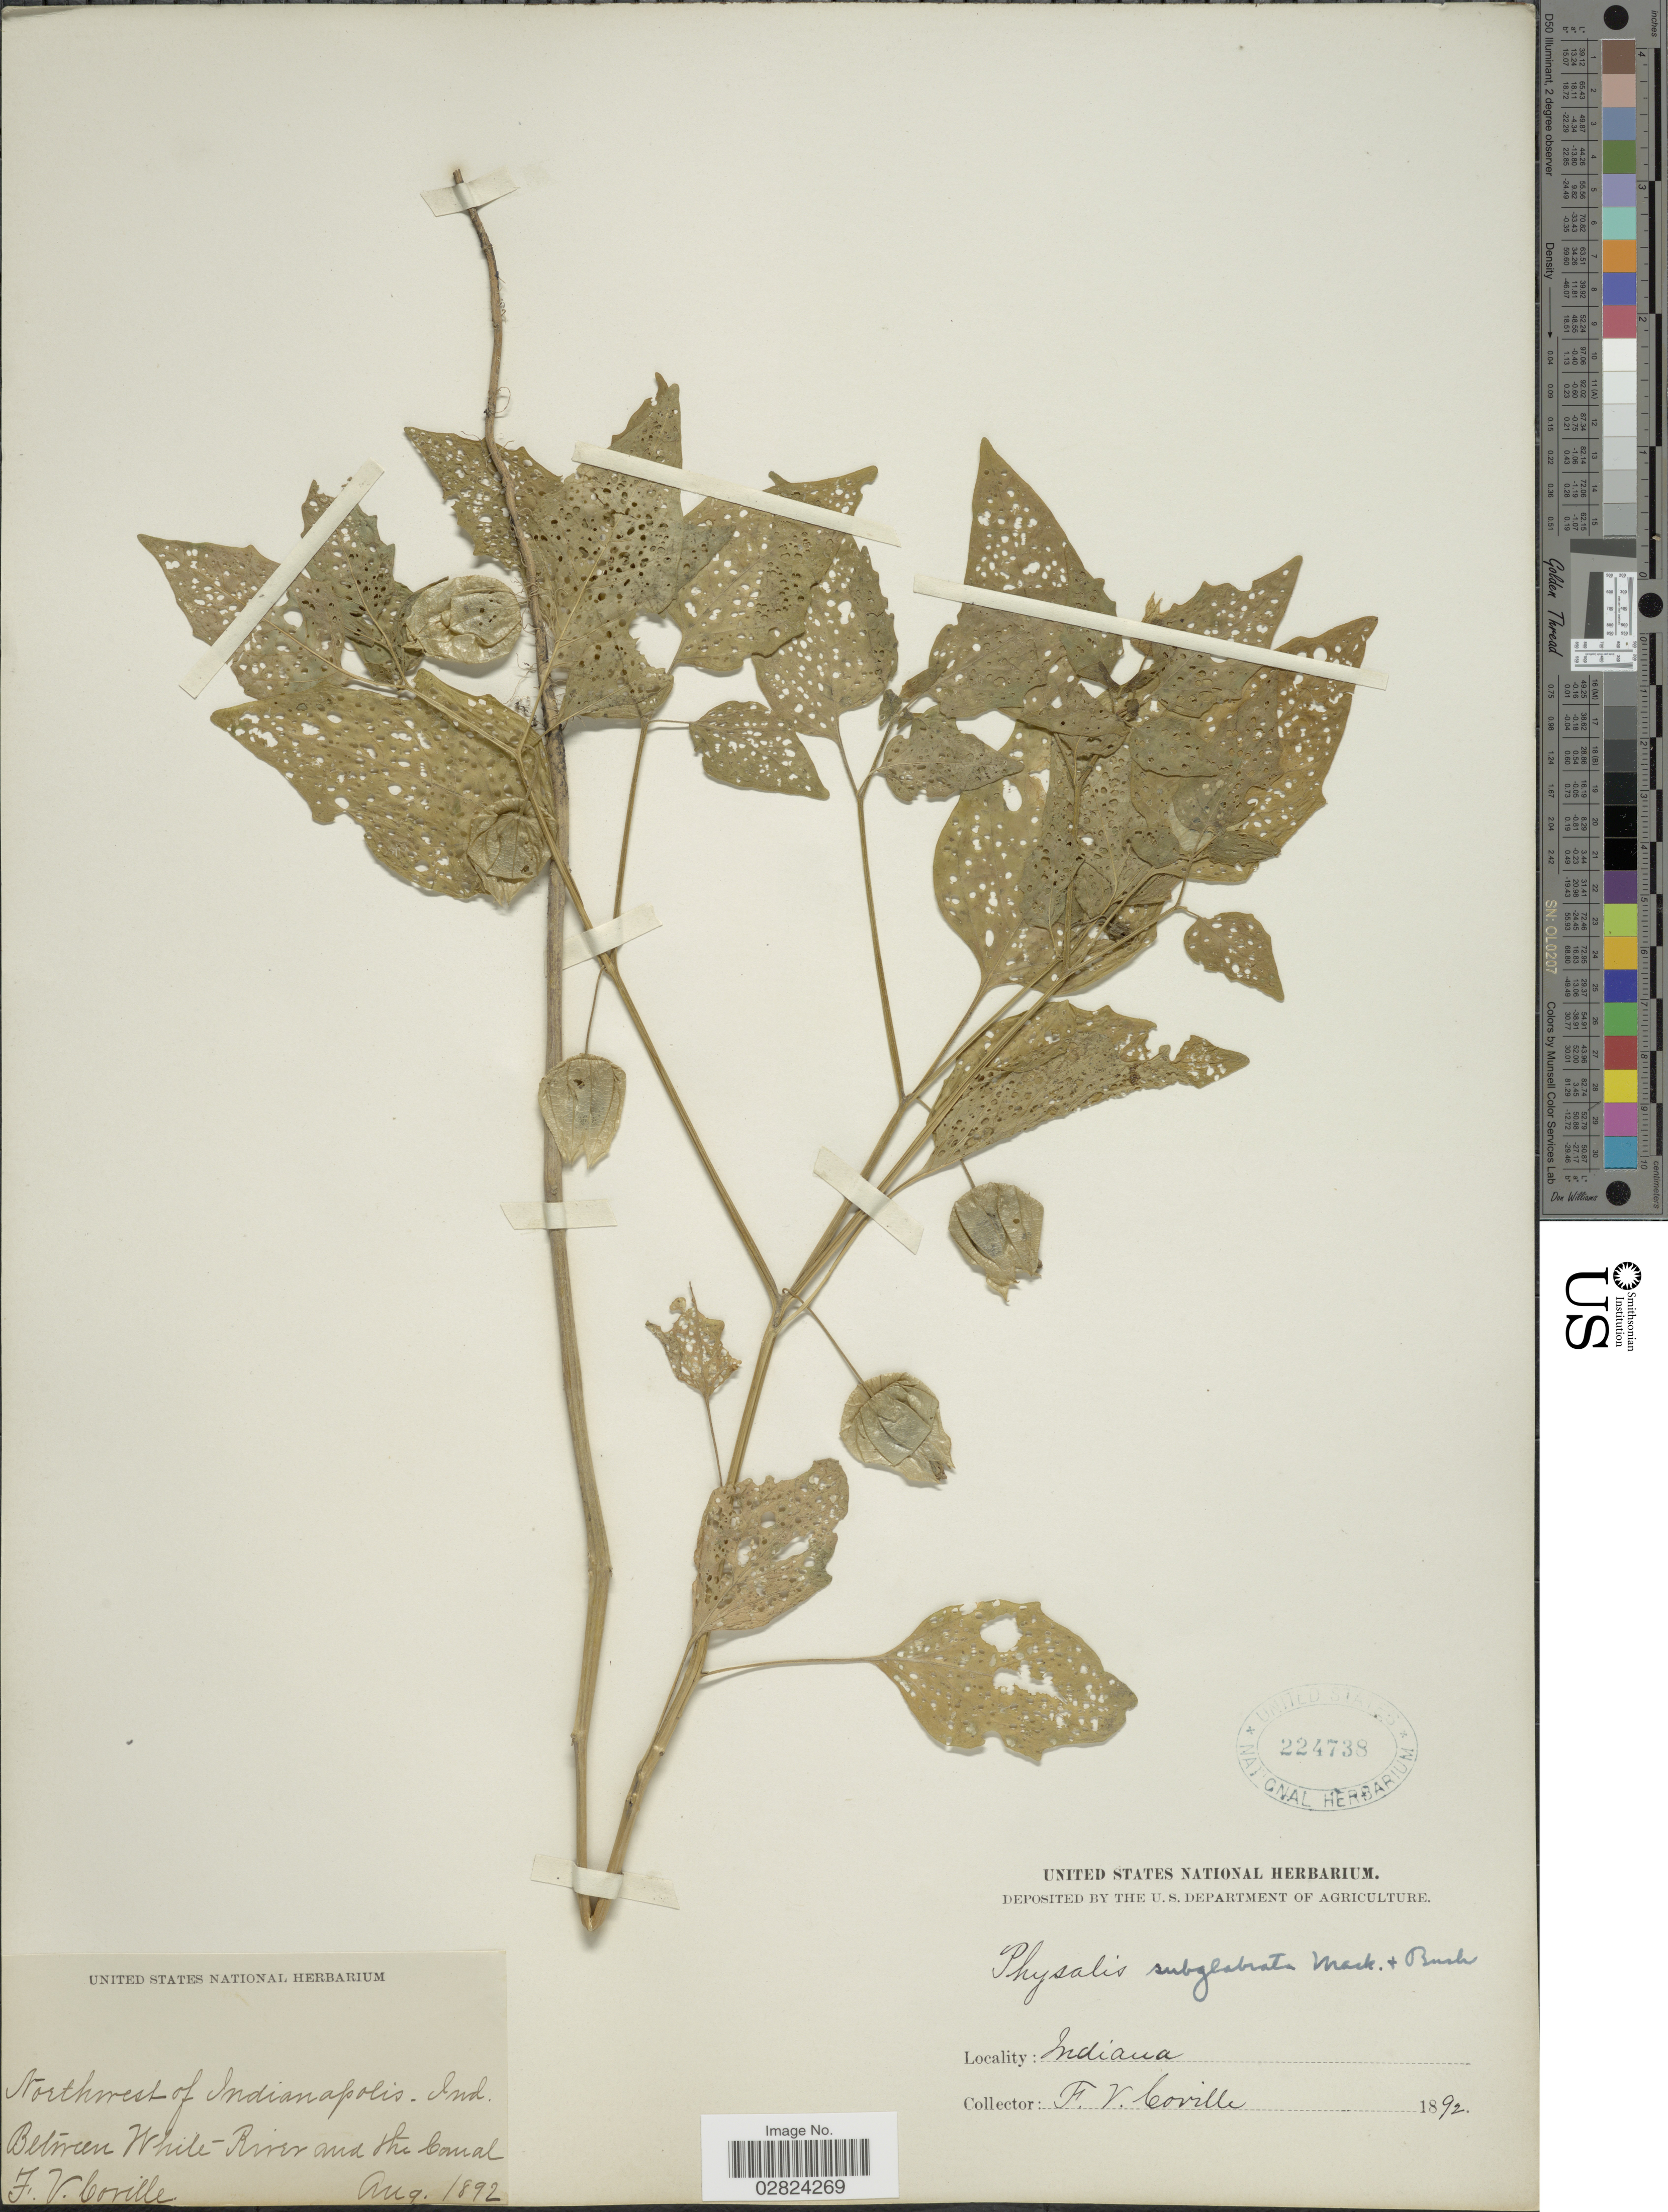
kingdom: Plantae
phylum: Tracheophyta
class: Magnoliopsida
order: Solanales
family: Solanaceae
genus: Physalis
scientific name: Physalis subglabrata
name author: Mack. & Bush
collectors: F. V. Coville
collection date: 1892-08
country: United States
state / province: Indiana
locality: Between White River and the Canal.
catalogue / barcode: US 224738